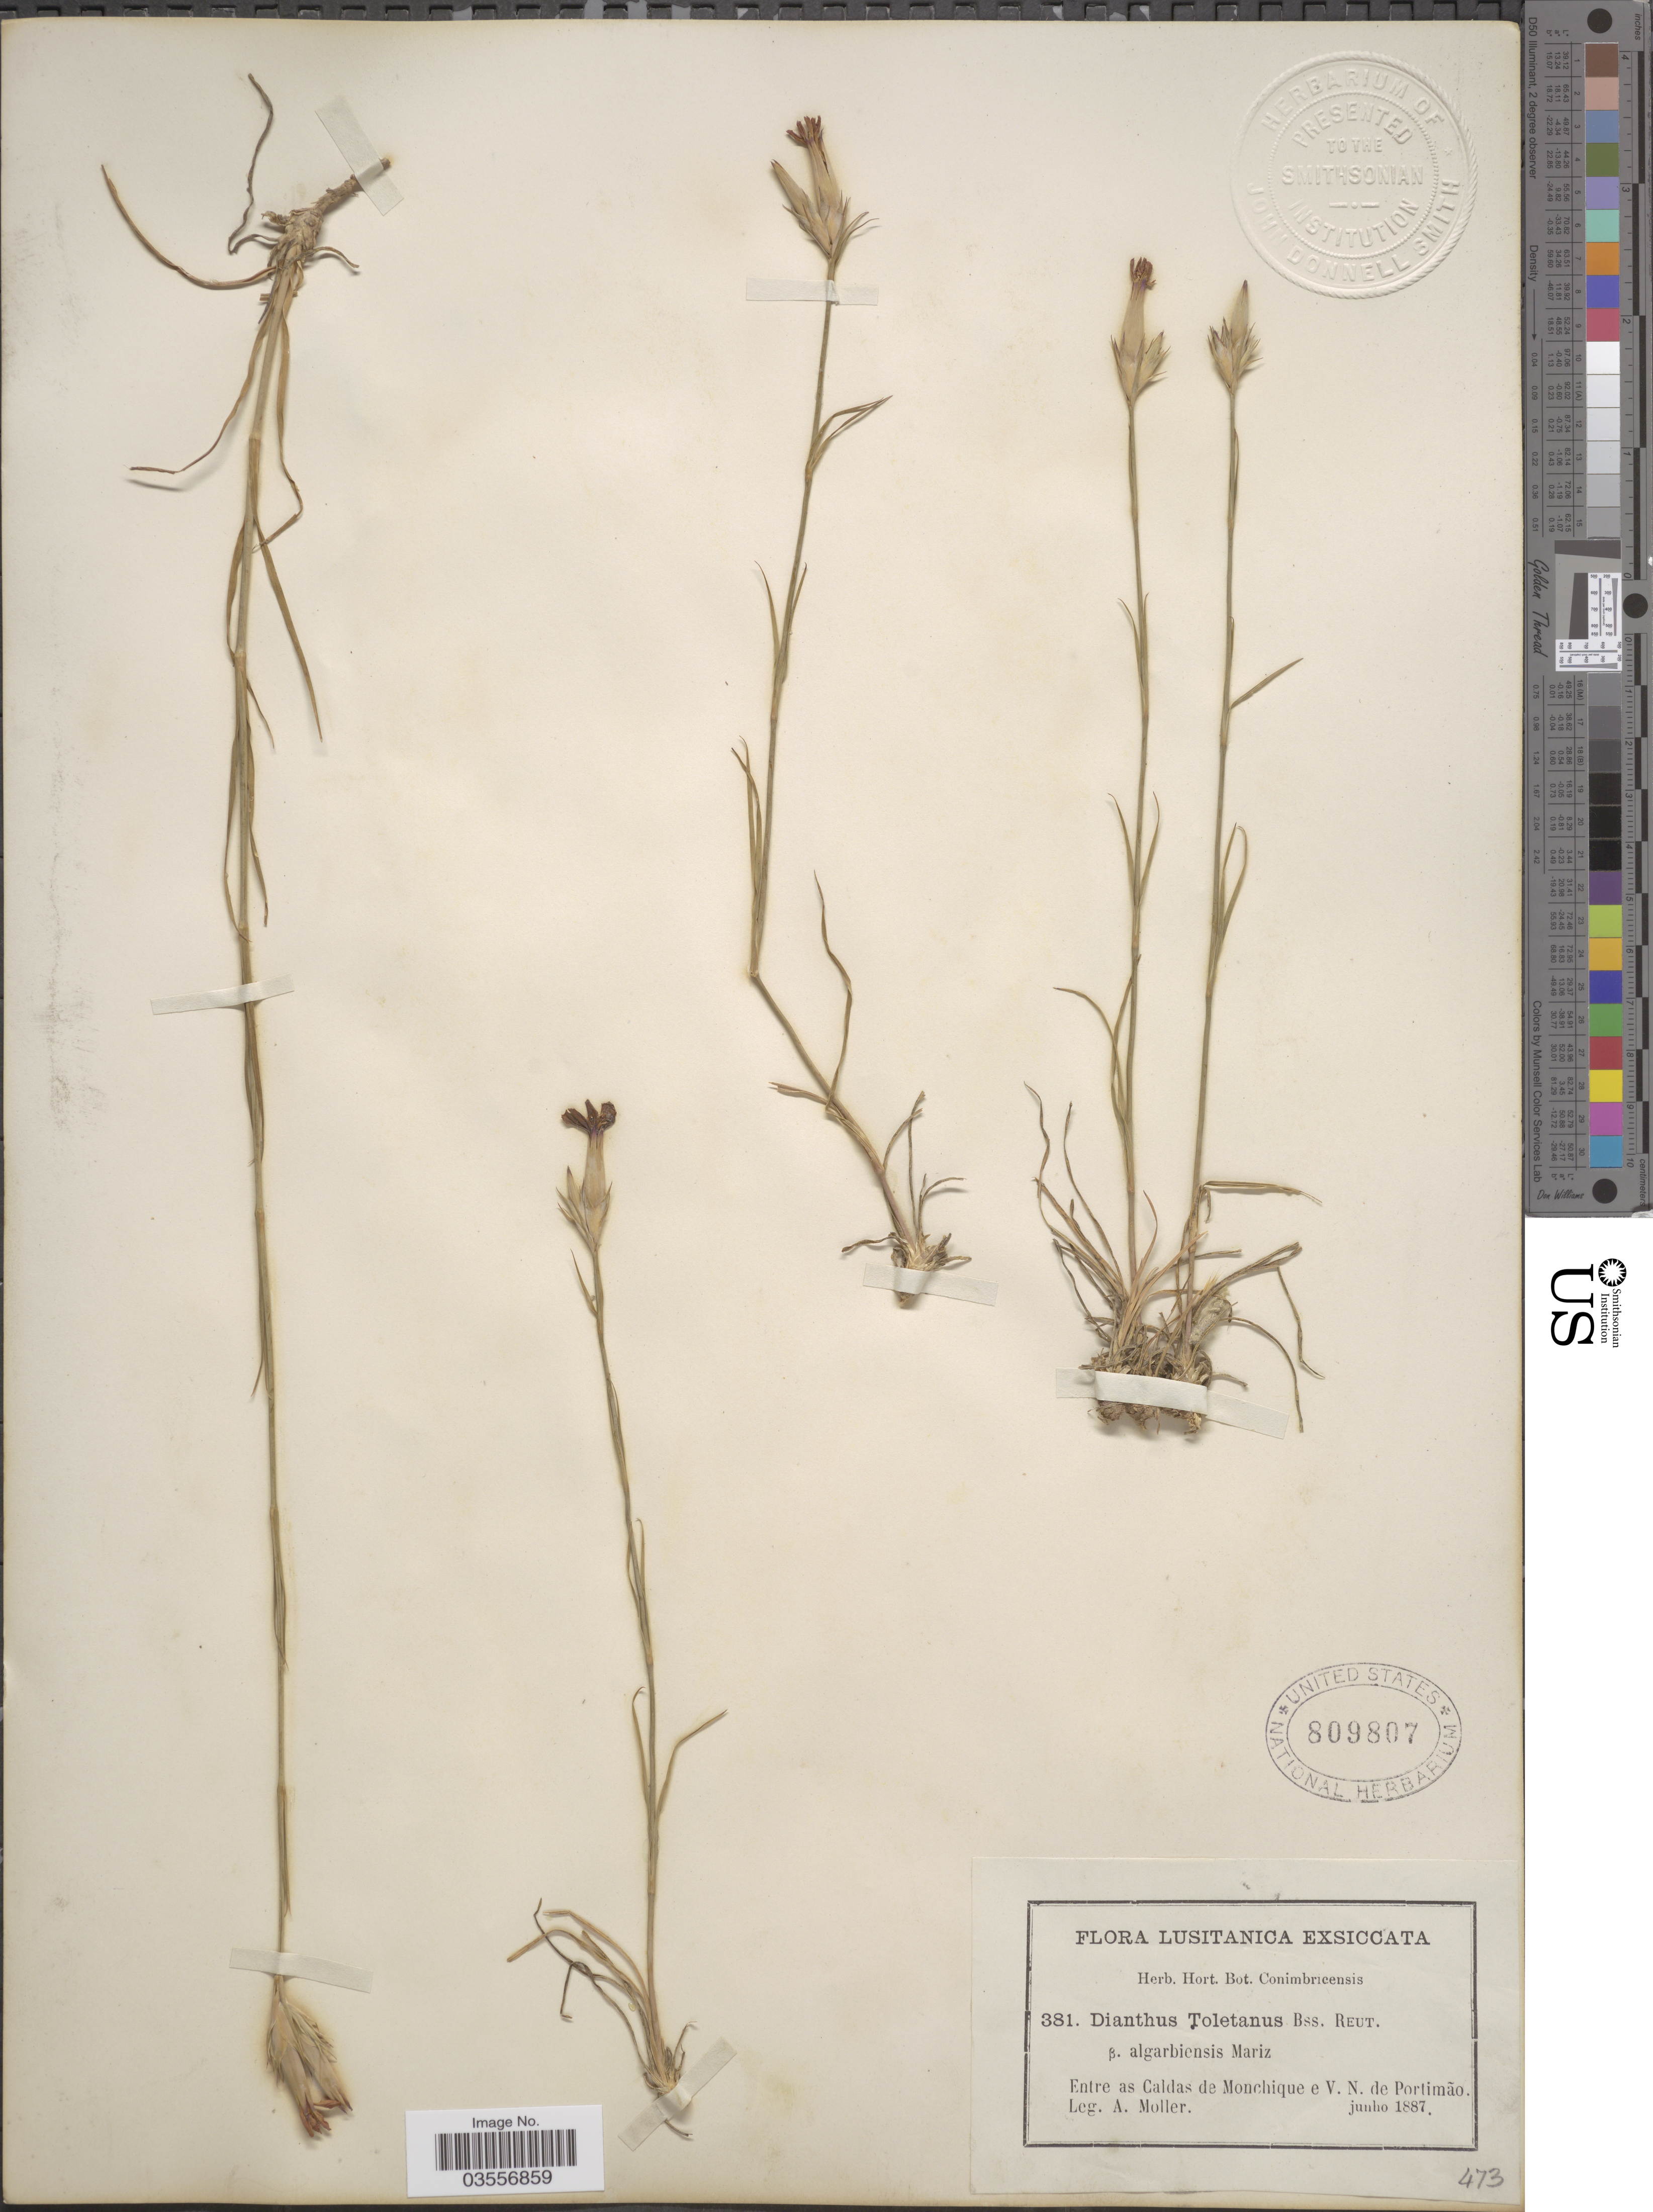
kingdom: Plantae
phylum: Tracheophyta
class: Magnoliopsida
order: Caryophyllales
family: Caryophyllaceae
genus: Dianthus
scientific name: Dianthus toletanus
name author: Boiss. & Reut.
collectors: A. Moller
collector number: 381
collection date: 1887-06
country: Portugal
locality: Lusitanica. Entre as Caldas de Monchique e V. N. de Portimão.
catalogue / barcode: US 809807